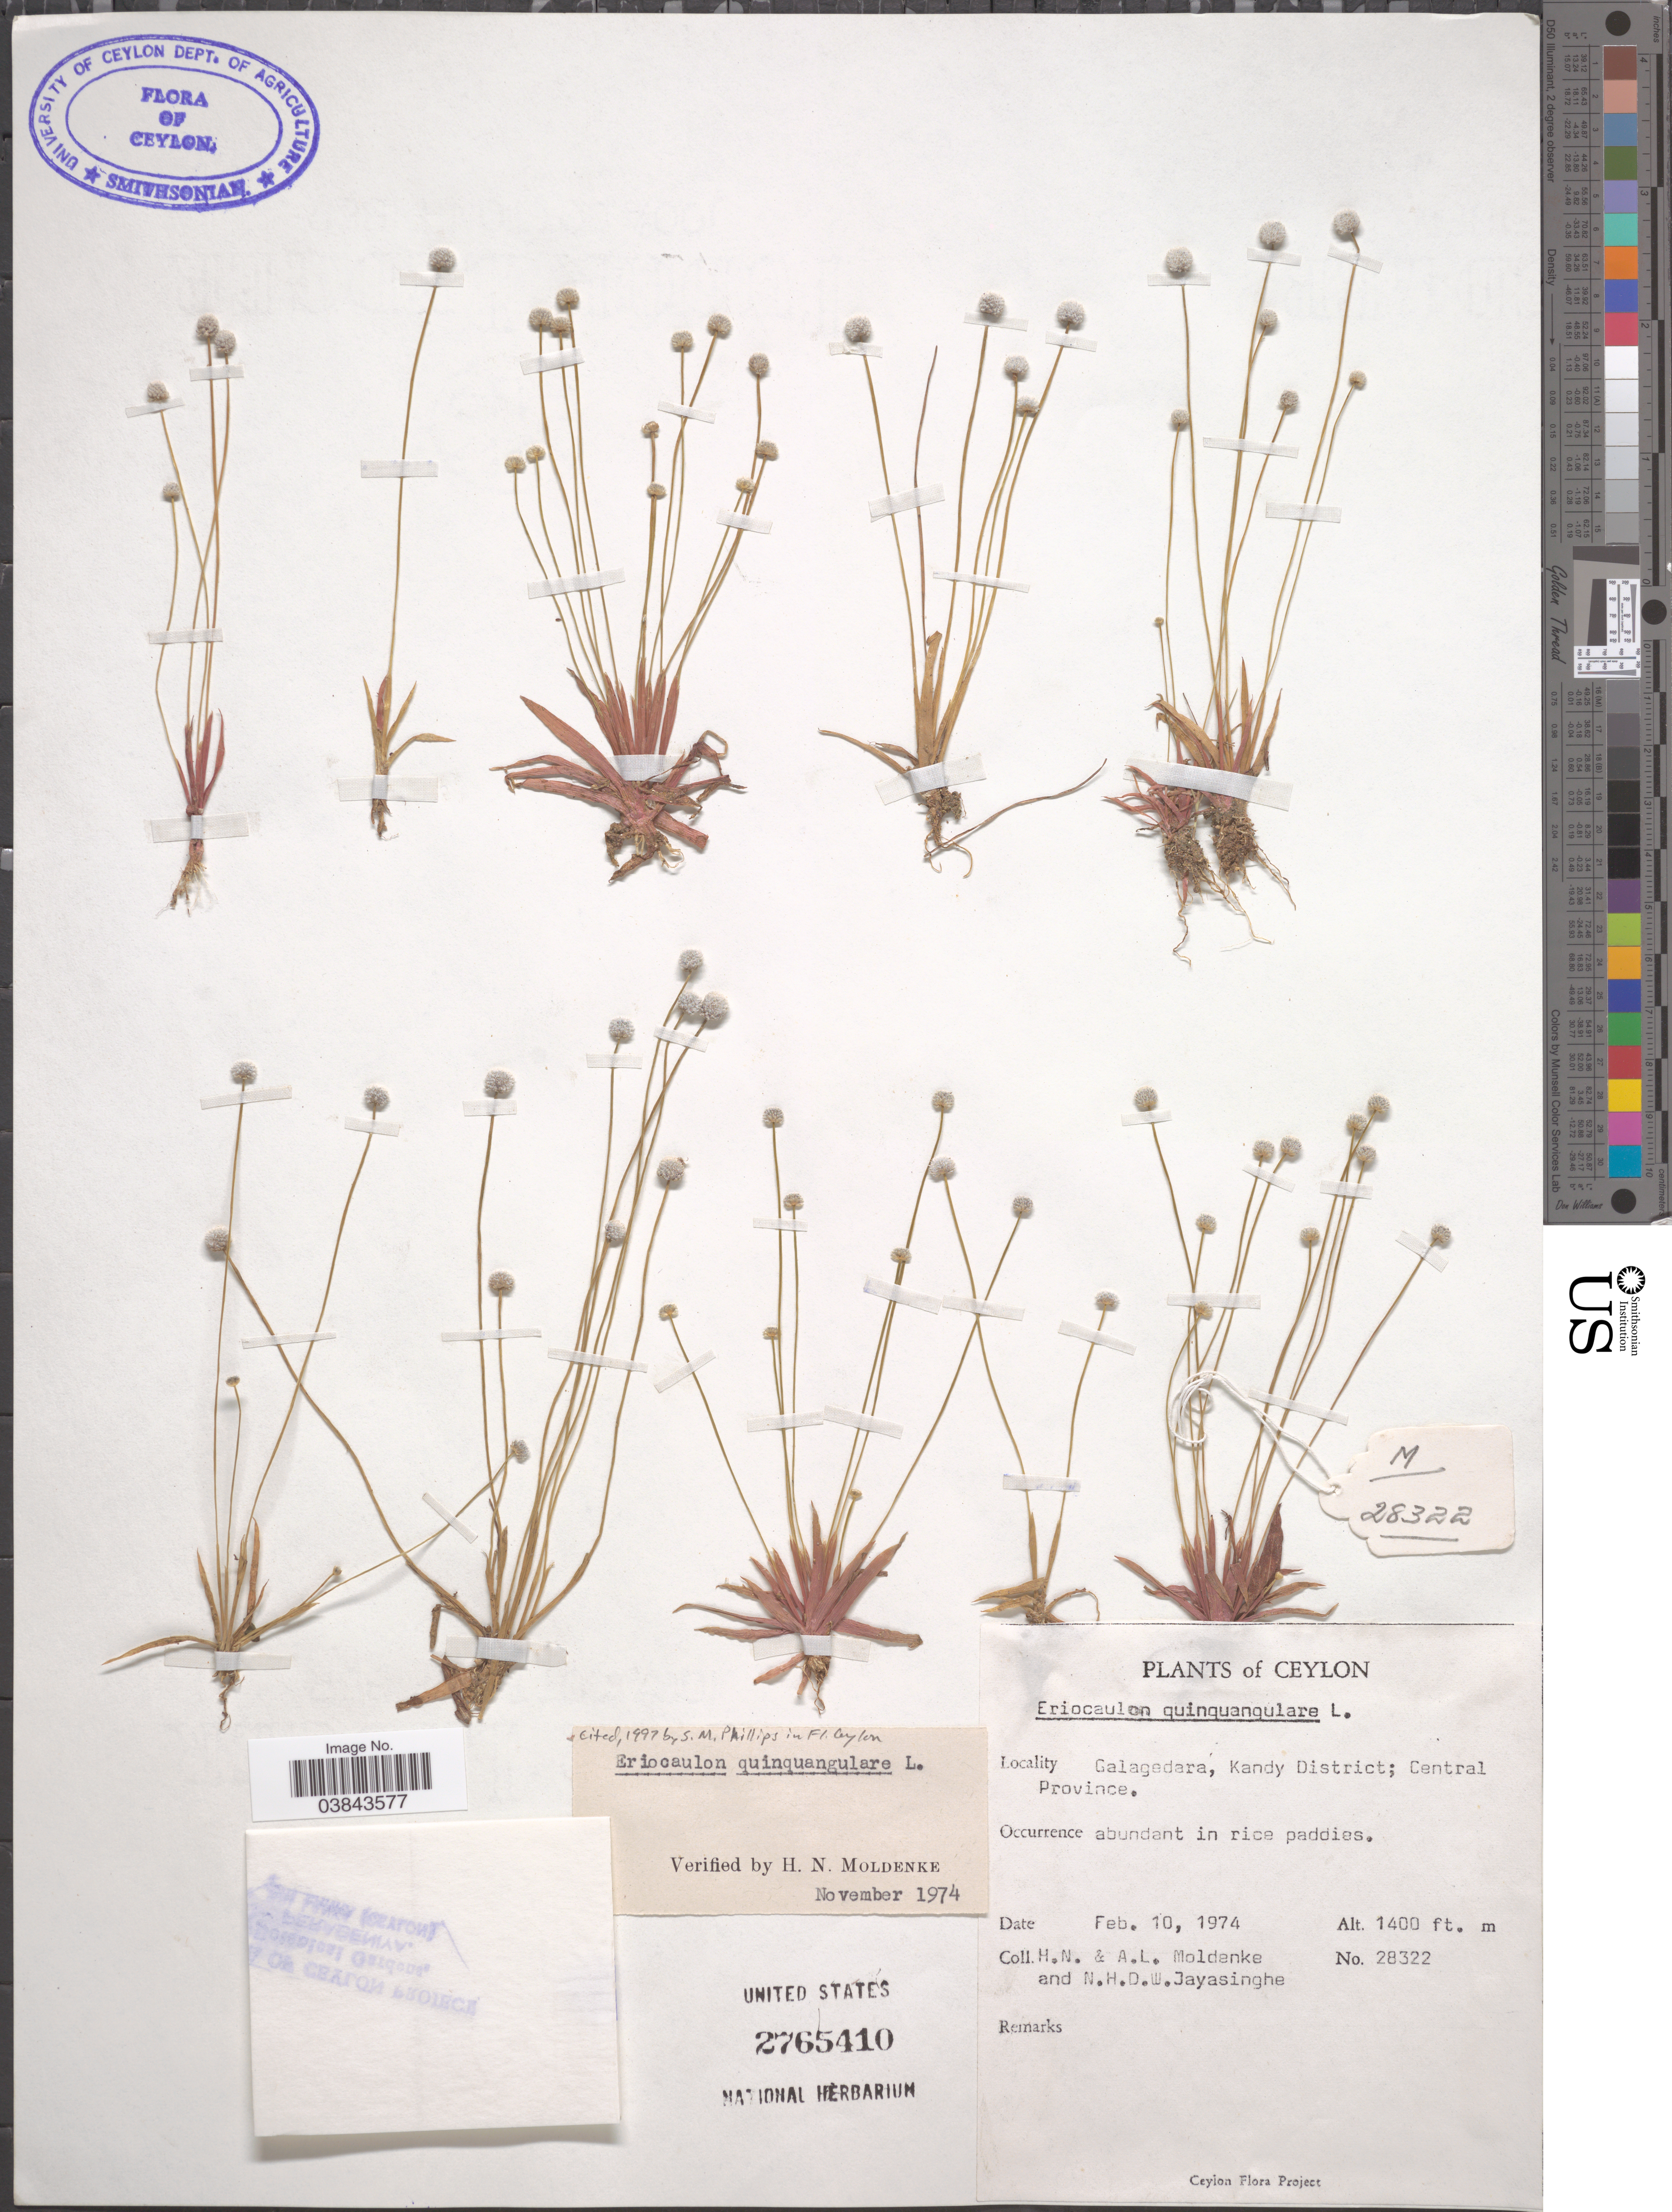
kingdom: Plantae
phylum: Tracheophyta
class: Liliopsida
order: Poales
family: Eriocaulaceae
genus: Eriocaulon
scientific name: Eriocaulon quinquangulare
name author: L.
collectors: H. N. Moldenke, A. L. Moldenke & N. Jayasinghe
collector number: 28322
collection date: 1974-02-10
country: Sri Lanka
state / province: Central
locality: Ceylon. Galagedara, Kandy District.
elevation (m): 427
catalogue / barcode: US 2765410